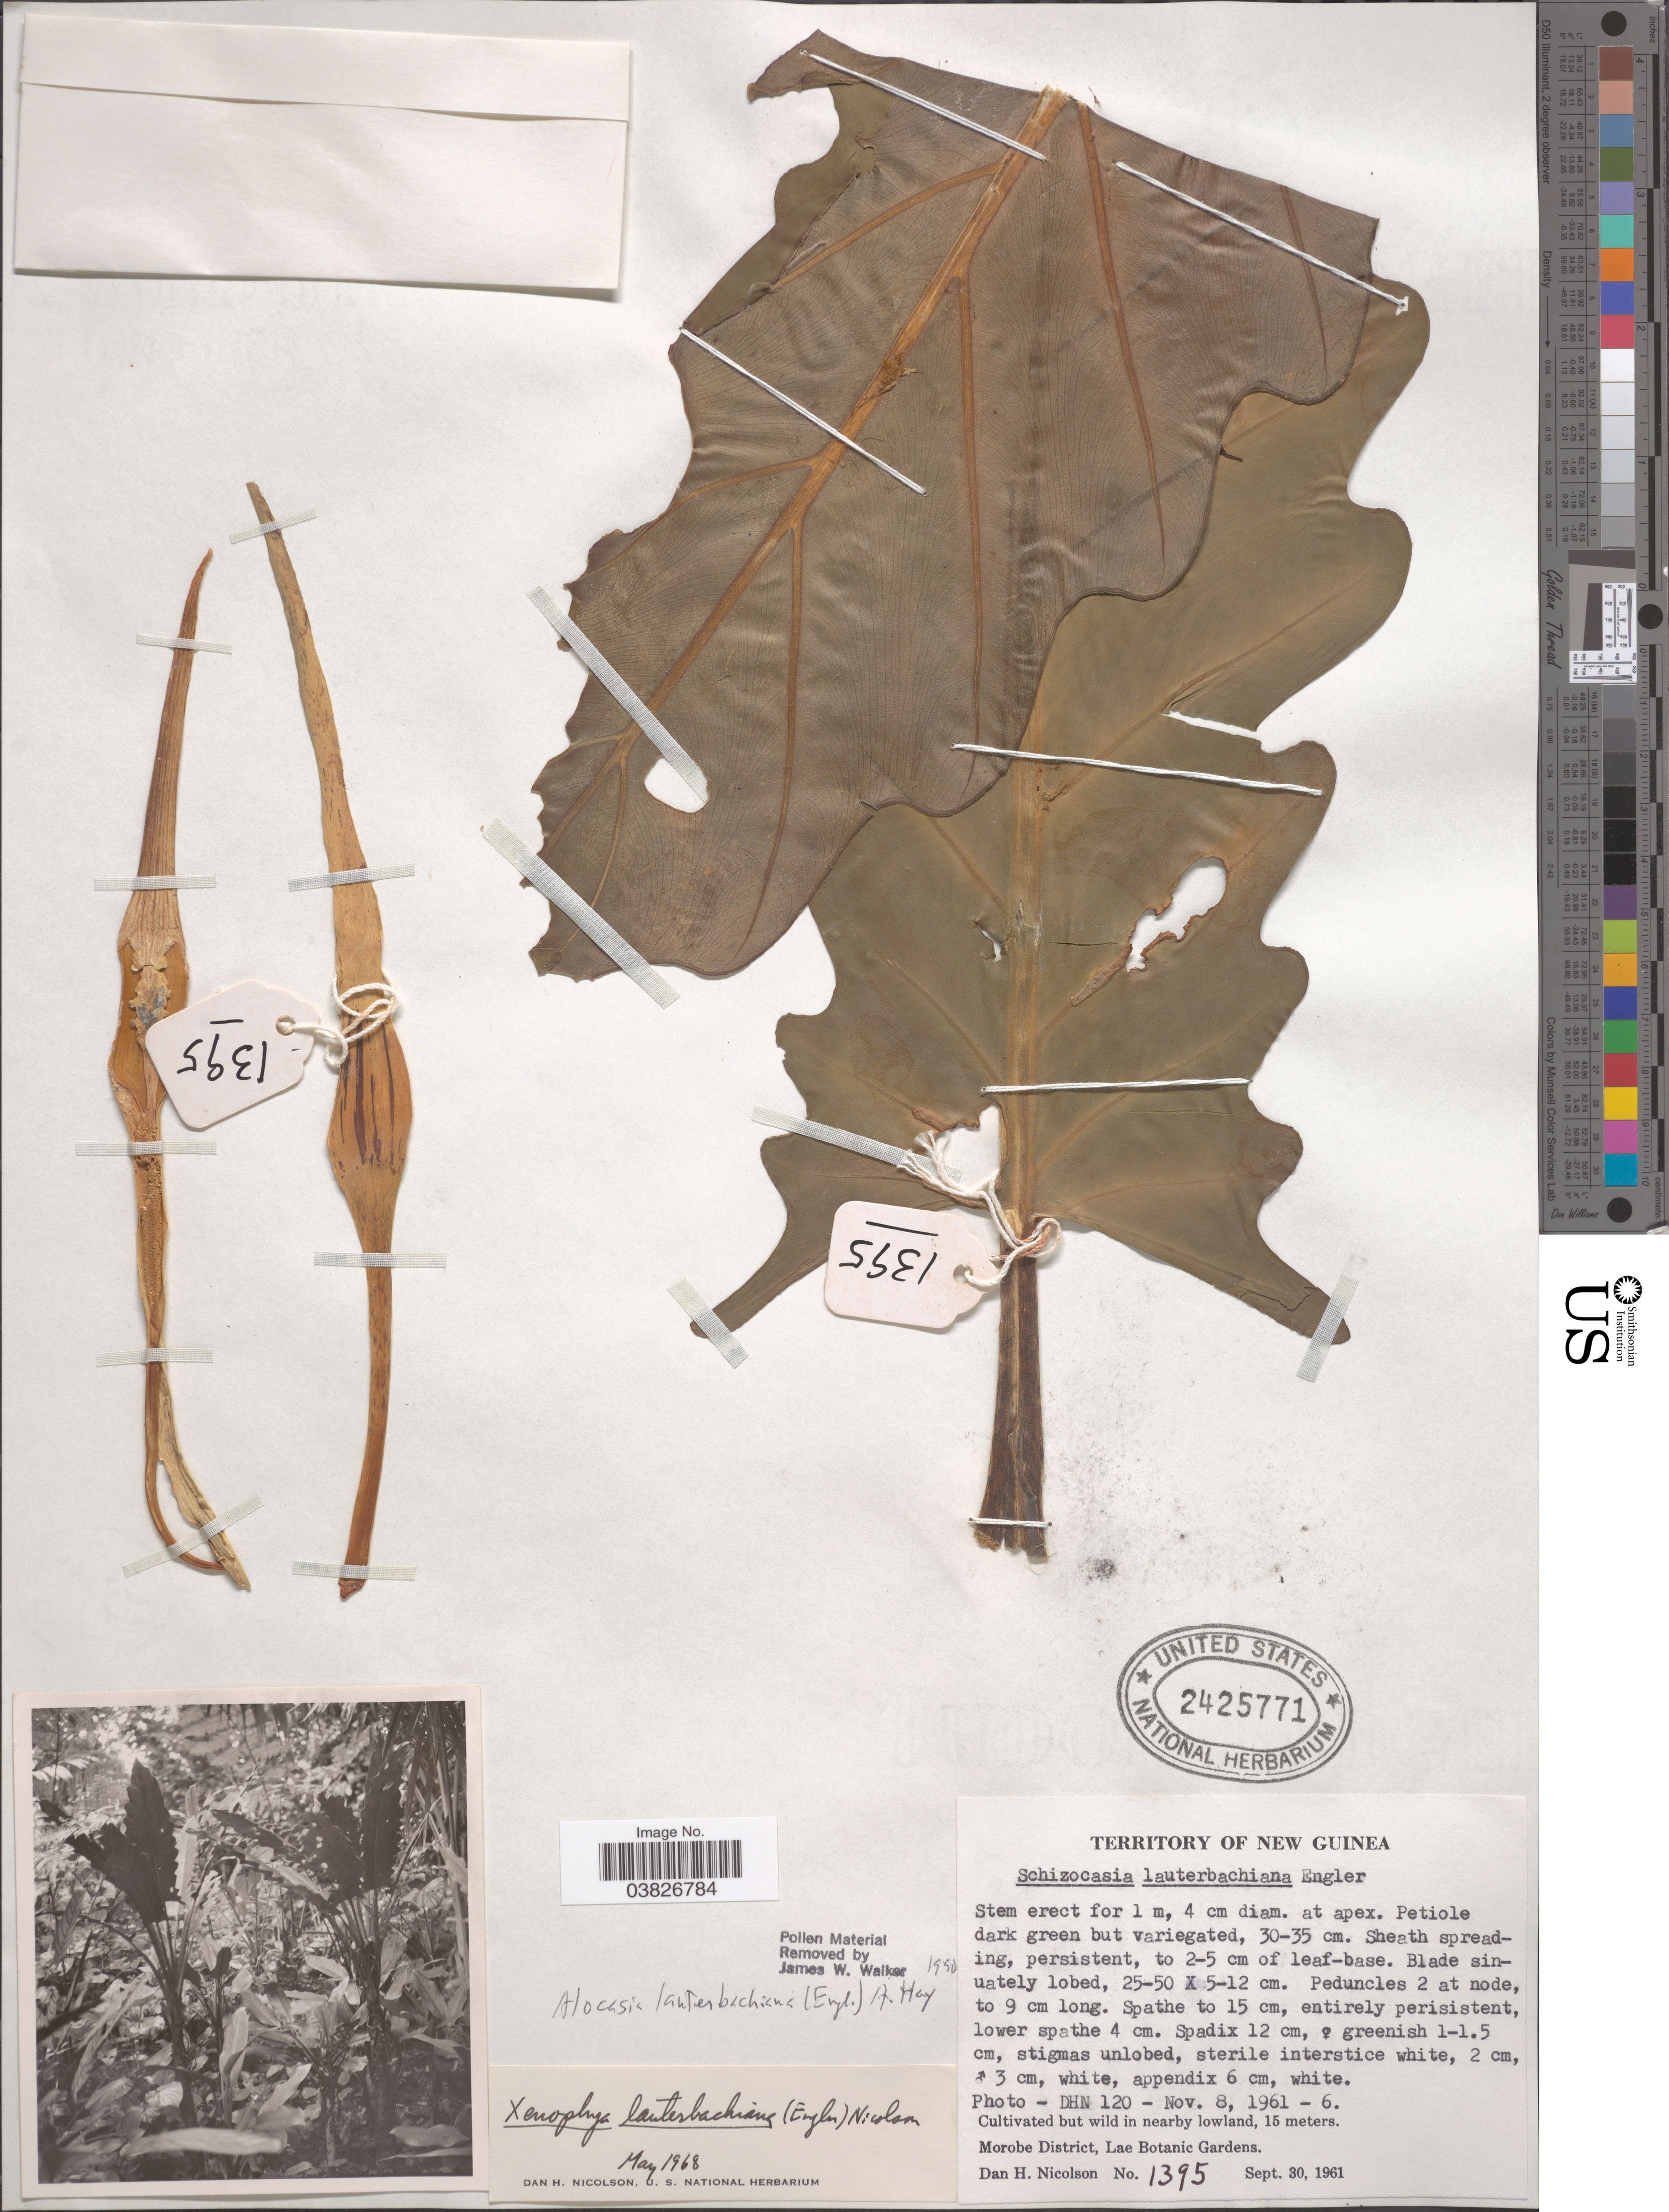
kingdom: Plantae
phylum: Tracheophyta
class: Liliopsida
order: Alismatales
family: Araceae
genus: Alocasia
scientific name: Alocasia lauterbachiana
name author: (Engl.) A. Hay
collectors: D. H. Nicolson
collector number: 1395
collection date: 1961-09-30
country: Papua New Guinea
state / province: Morobe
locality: Territory of New Guinea. Morobe District, Lae Botanic Gardens.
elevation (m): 15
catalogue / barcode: US 2425771